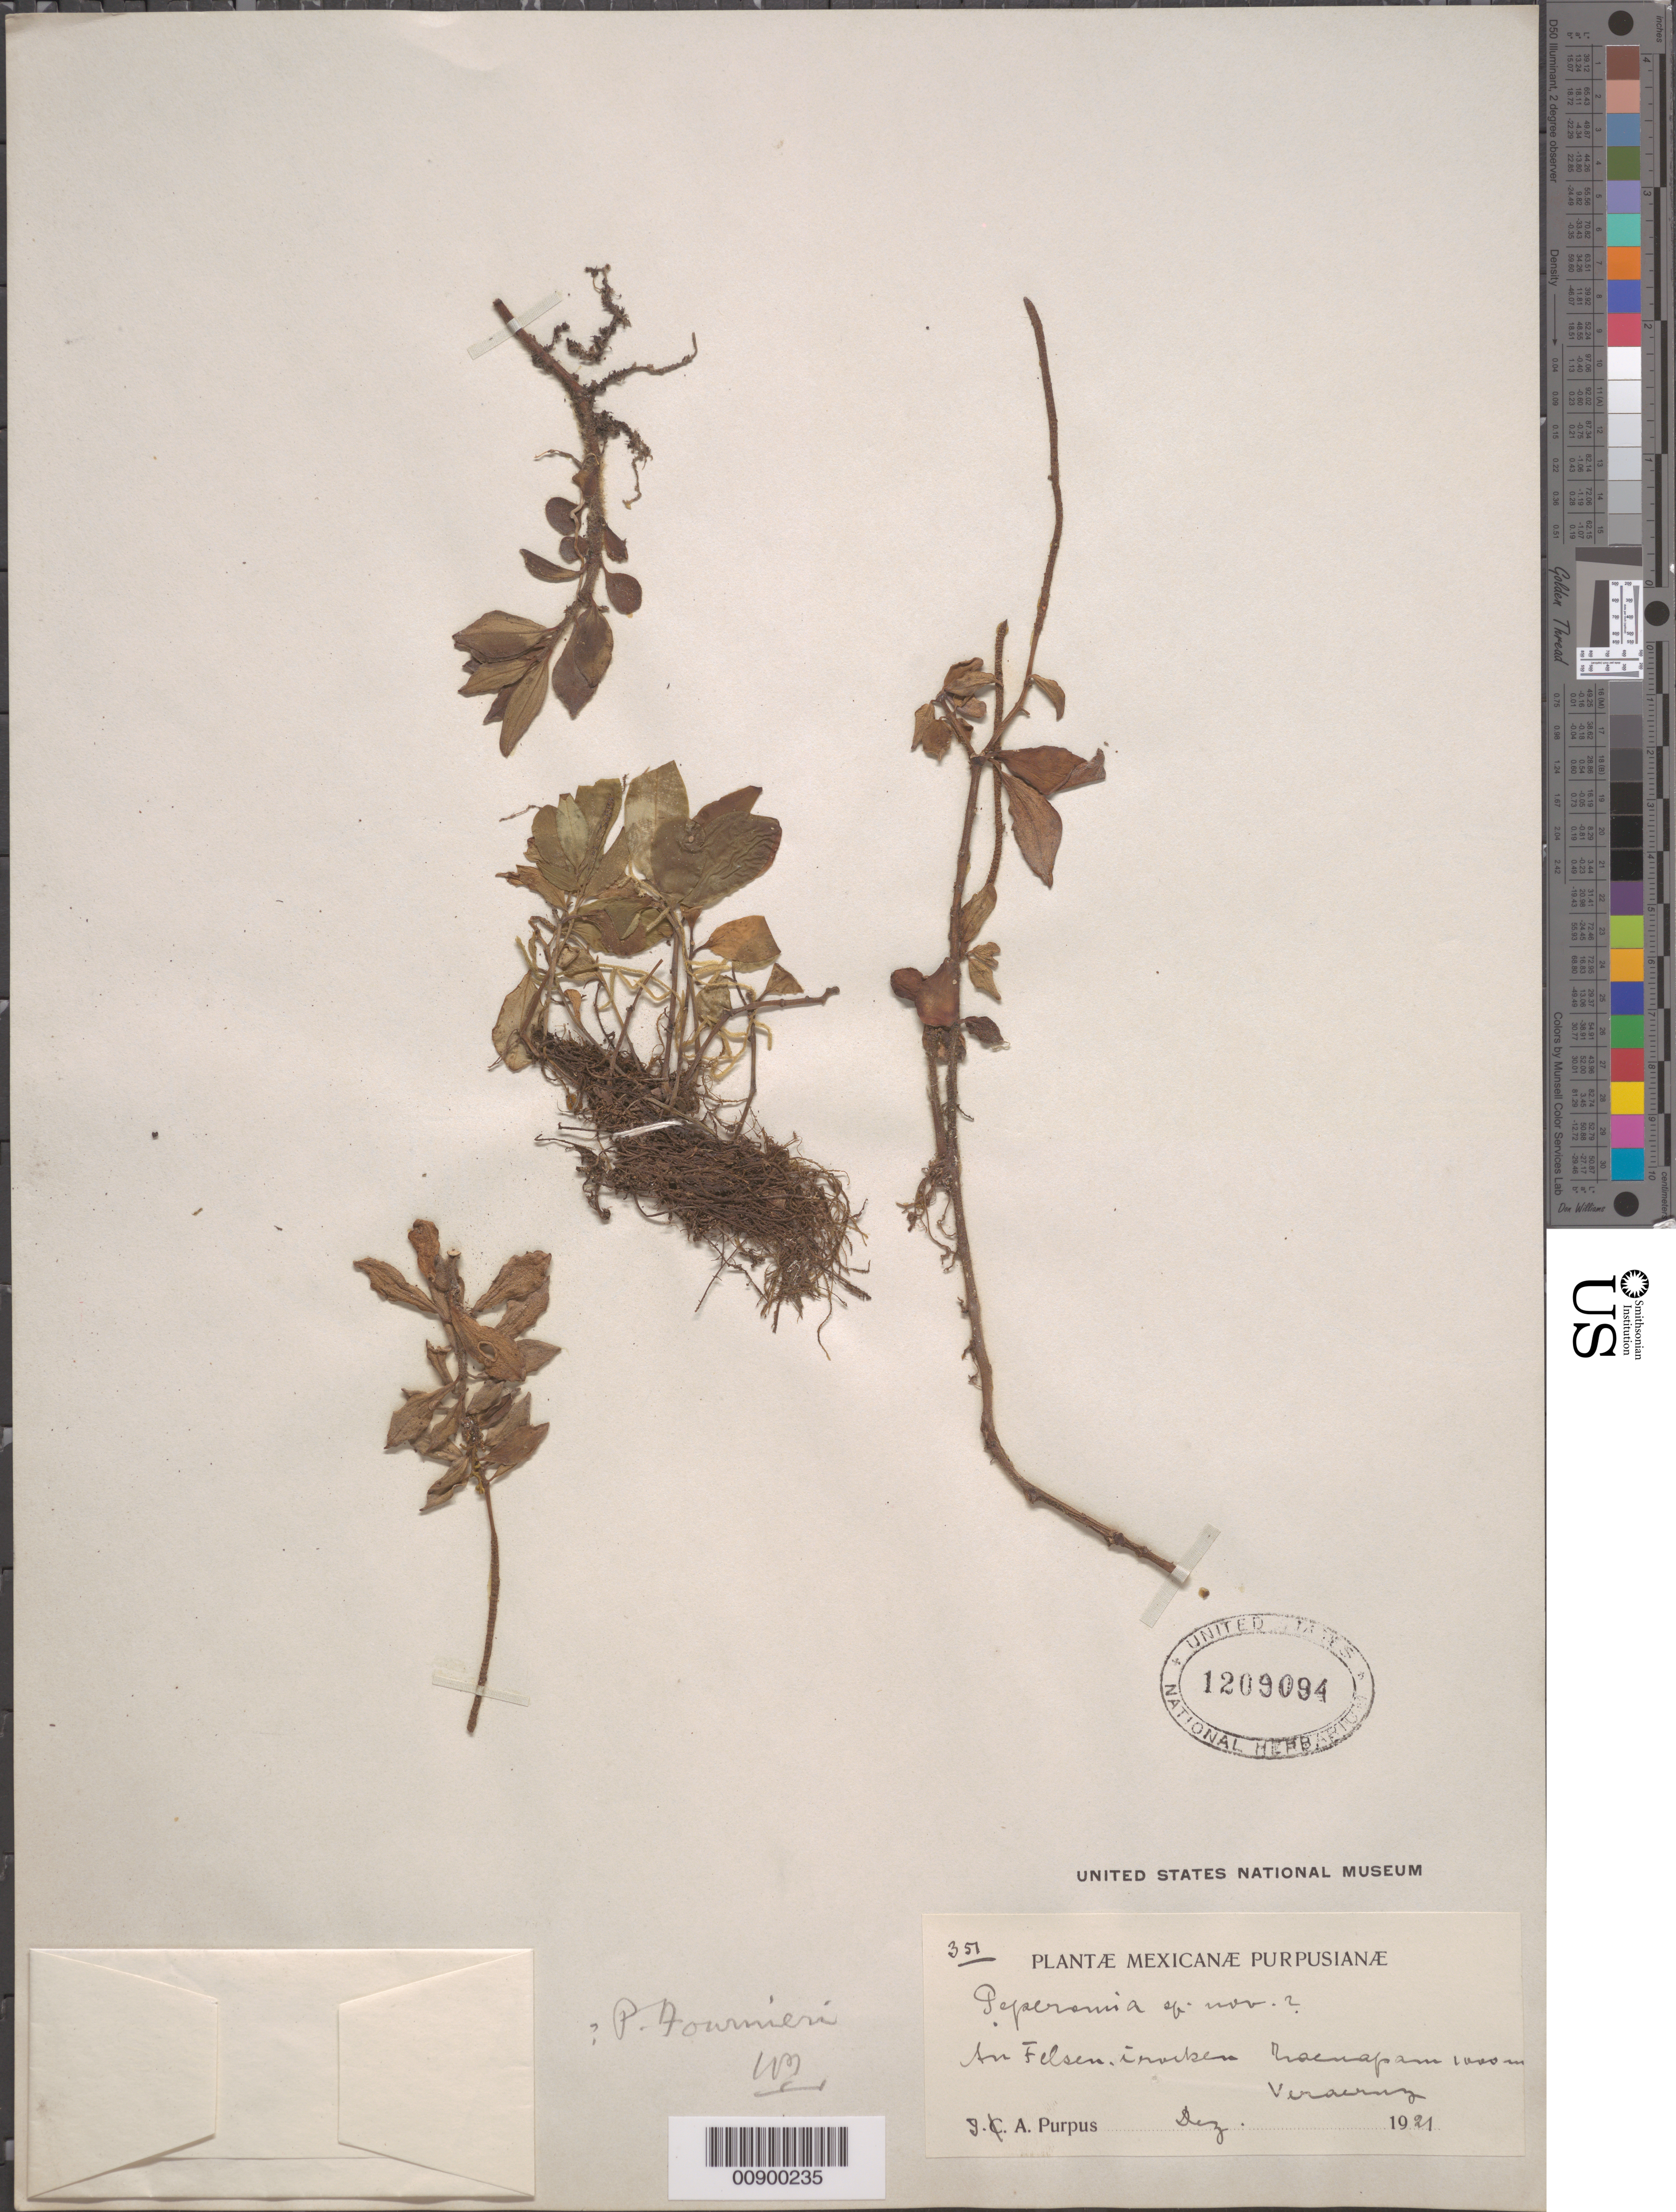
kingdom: Plantae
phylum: Tracheophyta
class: Magnoliopsida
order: Piperales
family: Piperaceae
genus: Peperomia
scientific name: Peperomia fournieri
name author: C. DC.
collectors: J. A. Purpus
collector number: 351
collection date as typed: Dec 1921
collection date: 1921-12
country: Mexico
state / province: Veracruz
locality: Zacuapam, Vercaruz.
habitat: In Felsen. Irviken (? Illegible).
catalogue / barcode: US 1209094